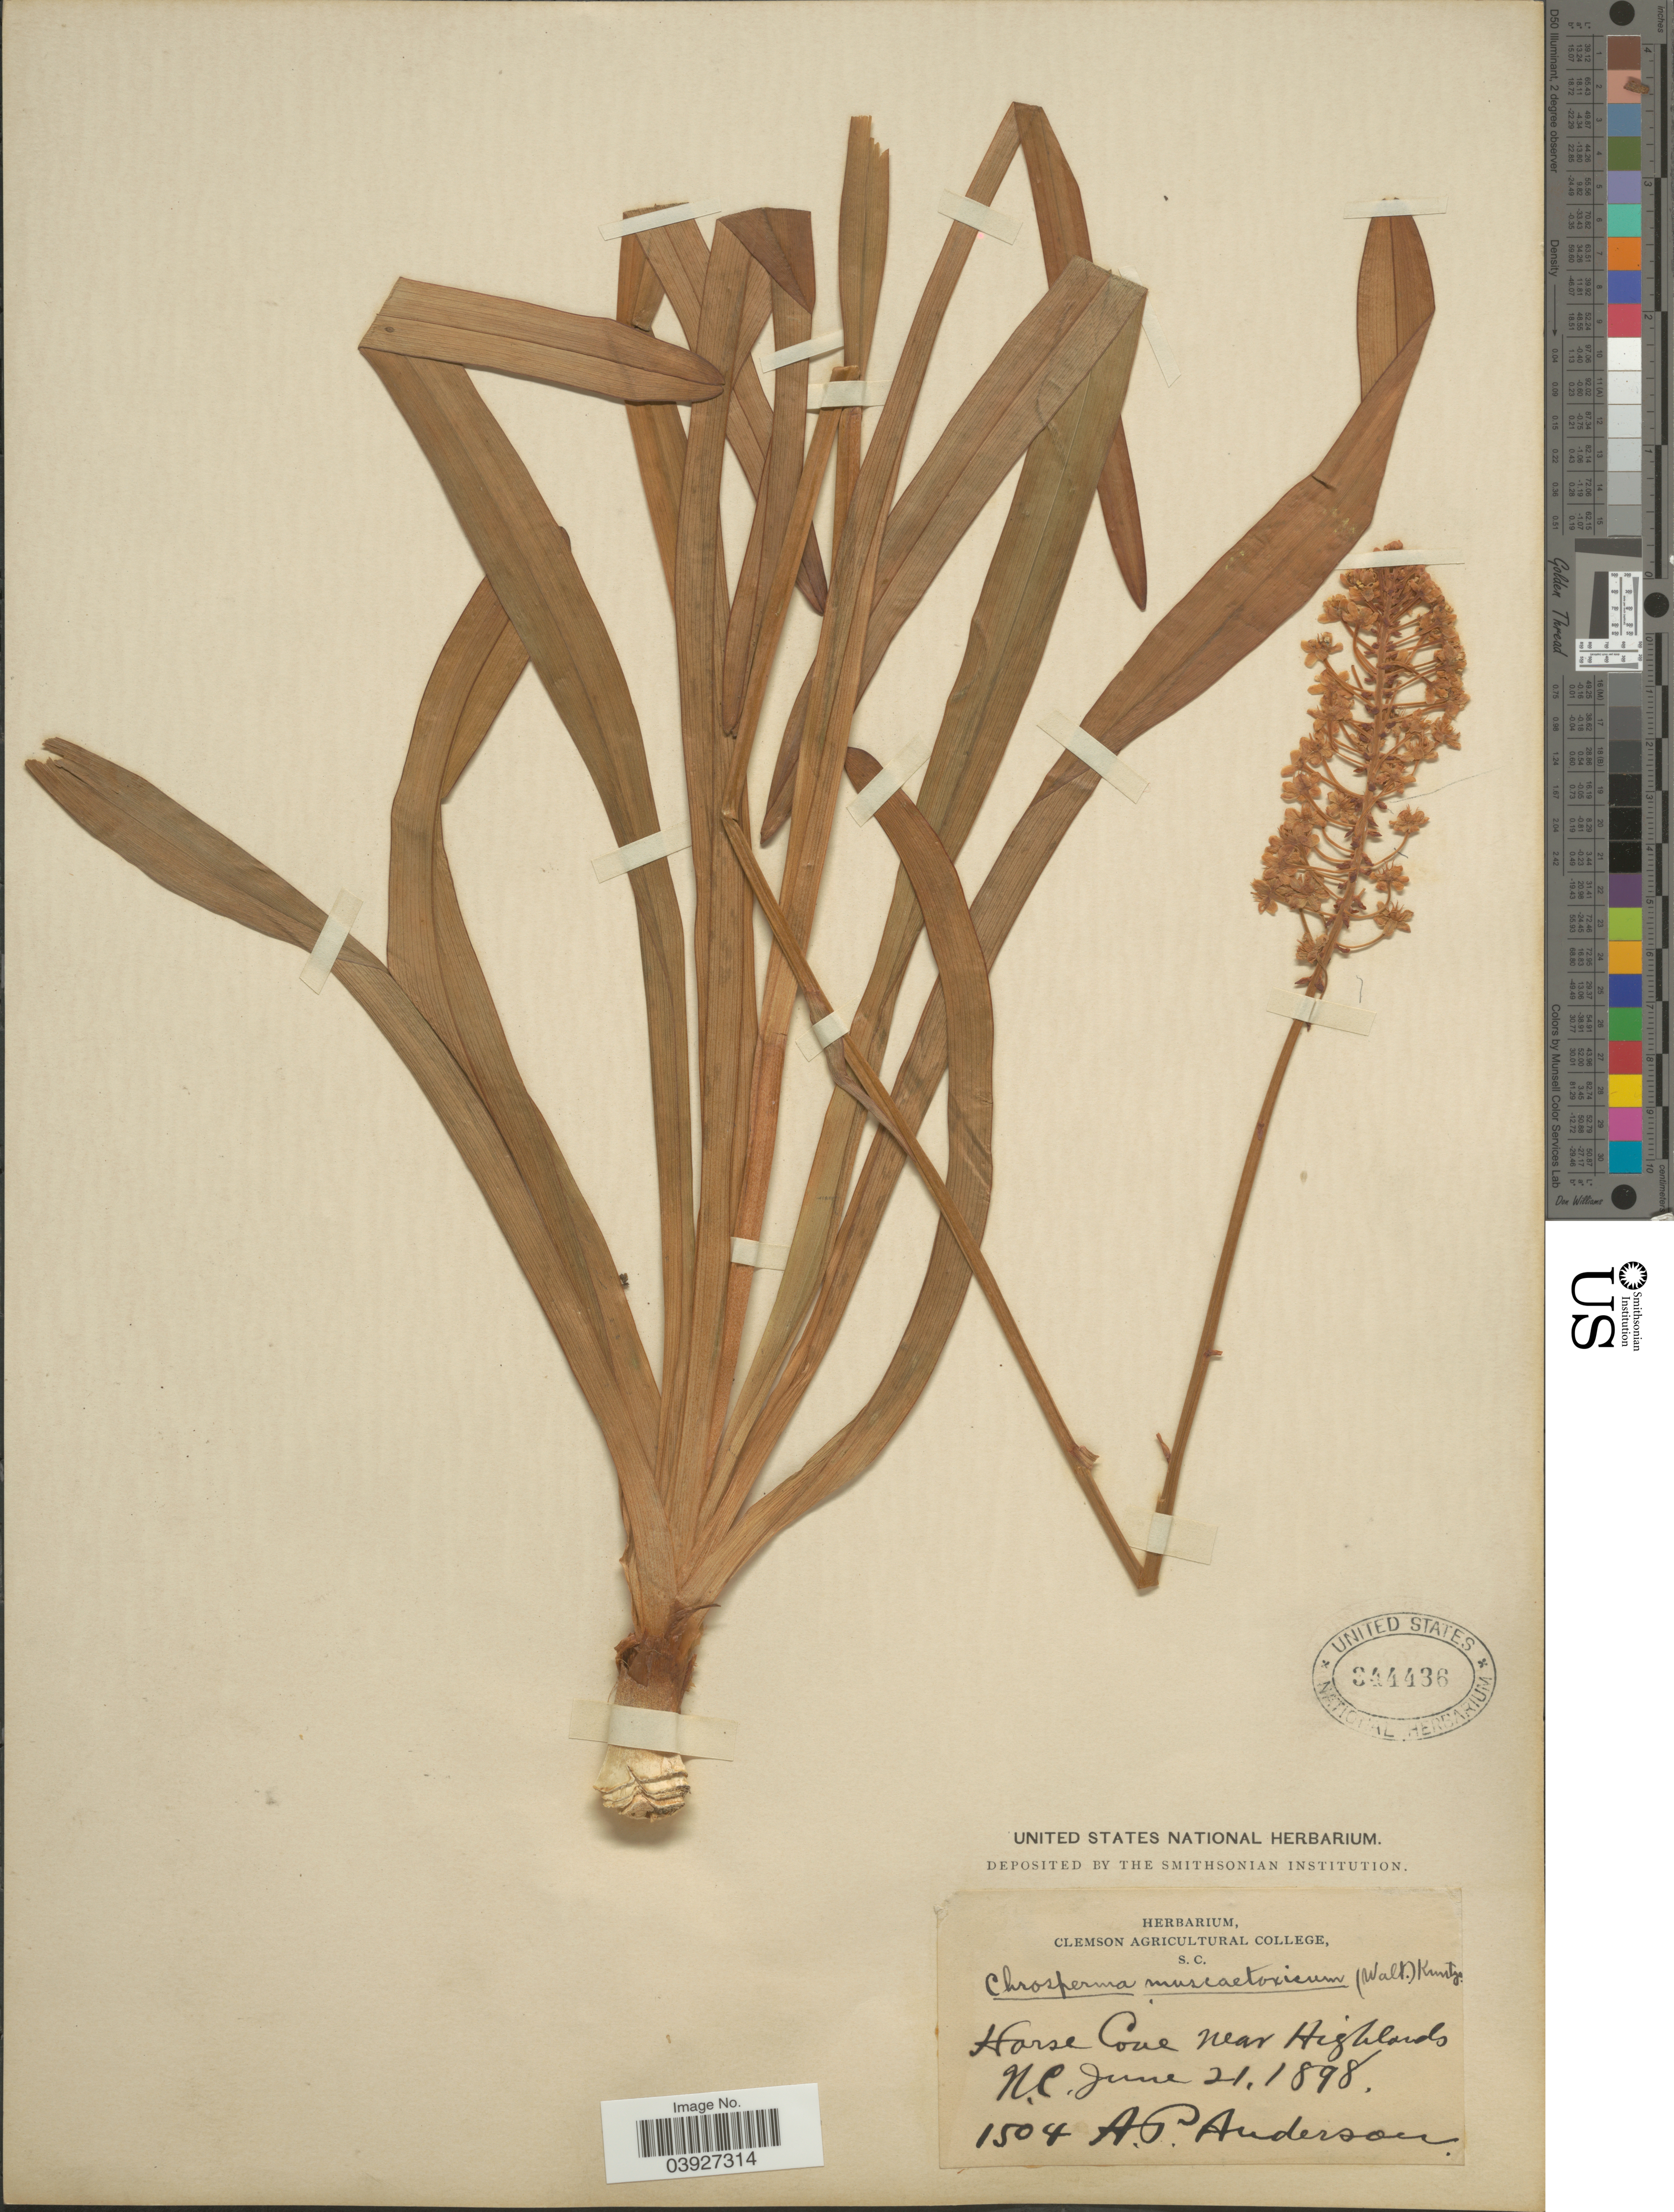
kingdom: Plantae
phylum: Tracheophyta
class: Liliopsida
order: Liliales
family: Melanthiaceae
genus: Amianthium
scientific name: Amianthium muscitoxicum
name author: (Walter) A. Gray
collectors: A. P. Anderson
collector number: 1504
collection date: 1898-06-21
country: United States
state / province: North Carolina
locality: Horse Cove near Highlands.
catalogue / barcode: US 344436